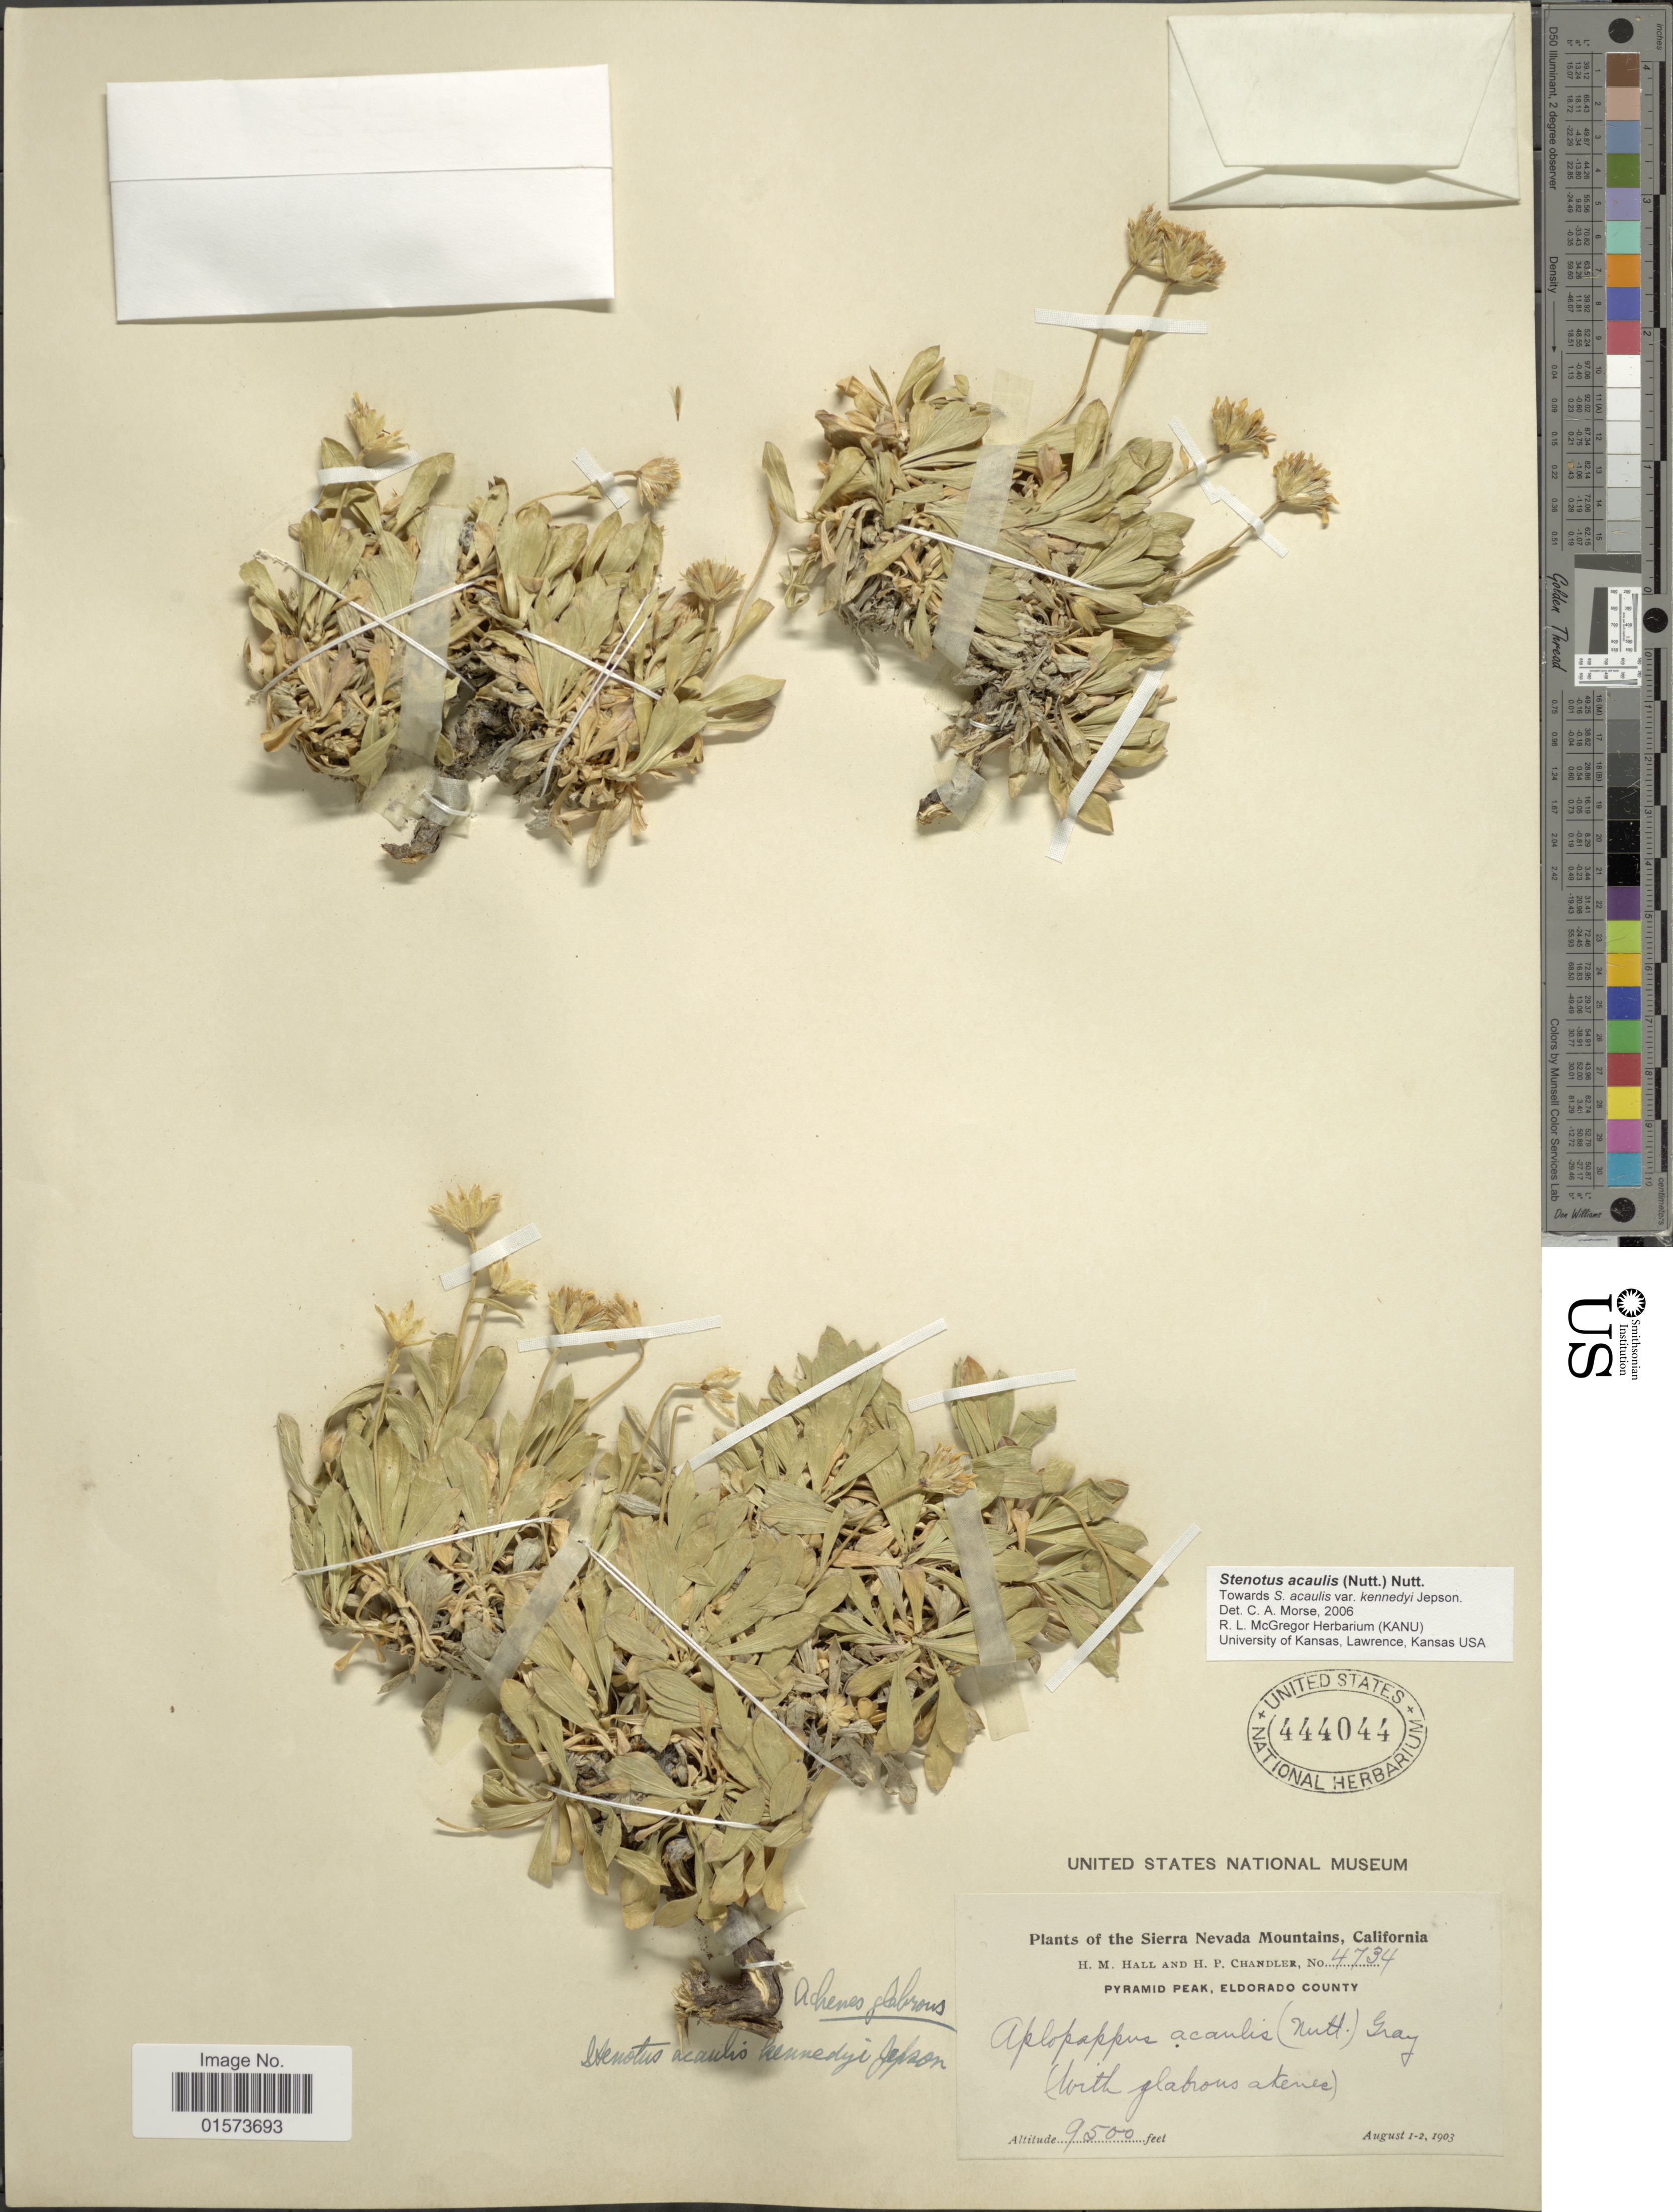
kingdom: Plantae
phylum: Tracheophyta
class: Magnoliopsida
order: Asterales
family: Asteraceae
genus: Stenotus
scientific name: Stenotus acaulis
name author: (Nutt.) Nutt.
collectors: H. M. Hall & H. Chandler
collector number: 4734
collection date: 1903-08-01/1903-08-02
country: United States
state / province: California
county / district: El Dorado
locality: Sierra Nevada Mountains, Pyramid Peak, Eldorado County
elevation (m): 2896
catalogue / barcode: US 444044